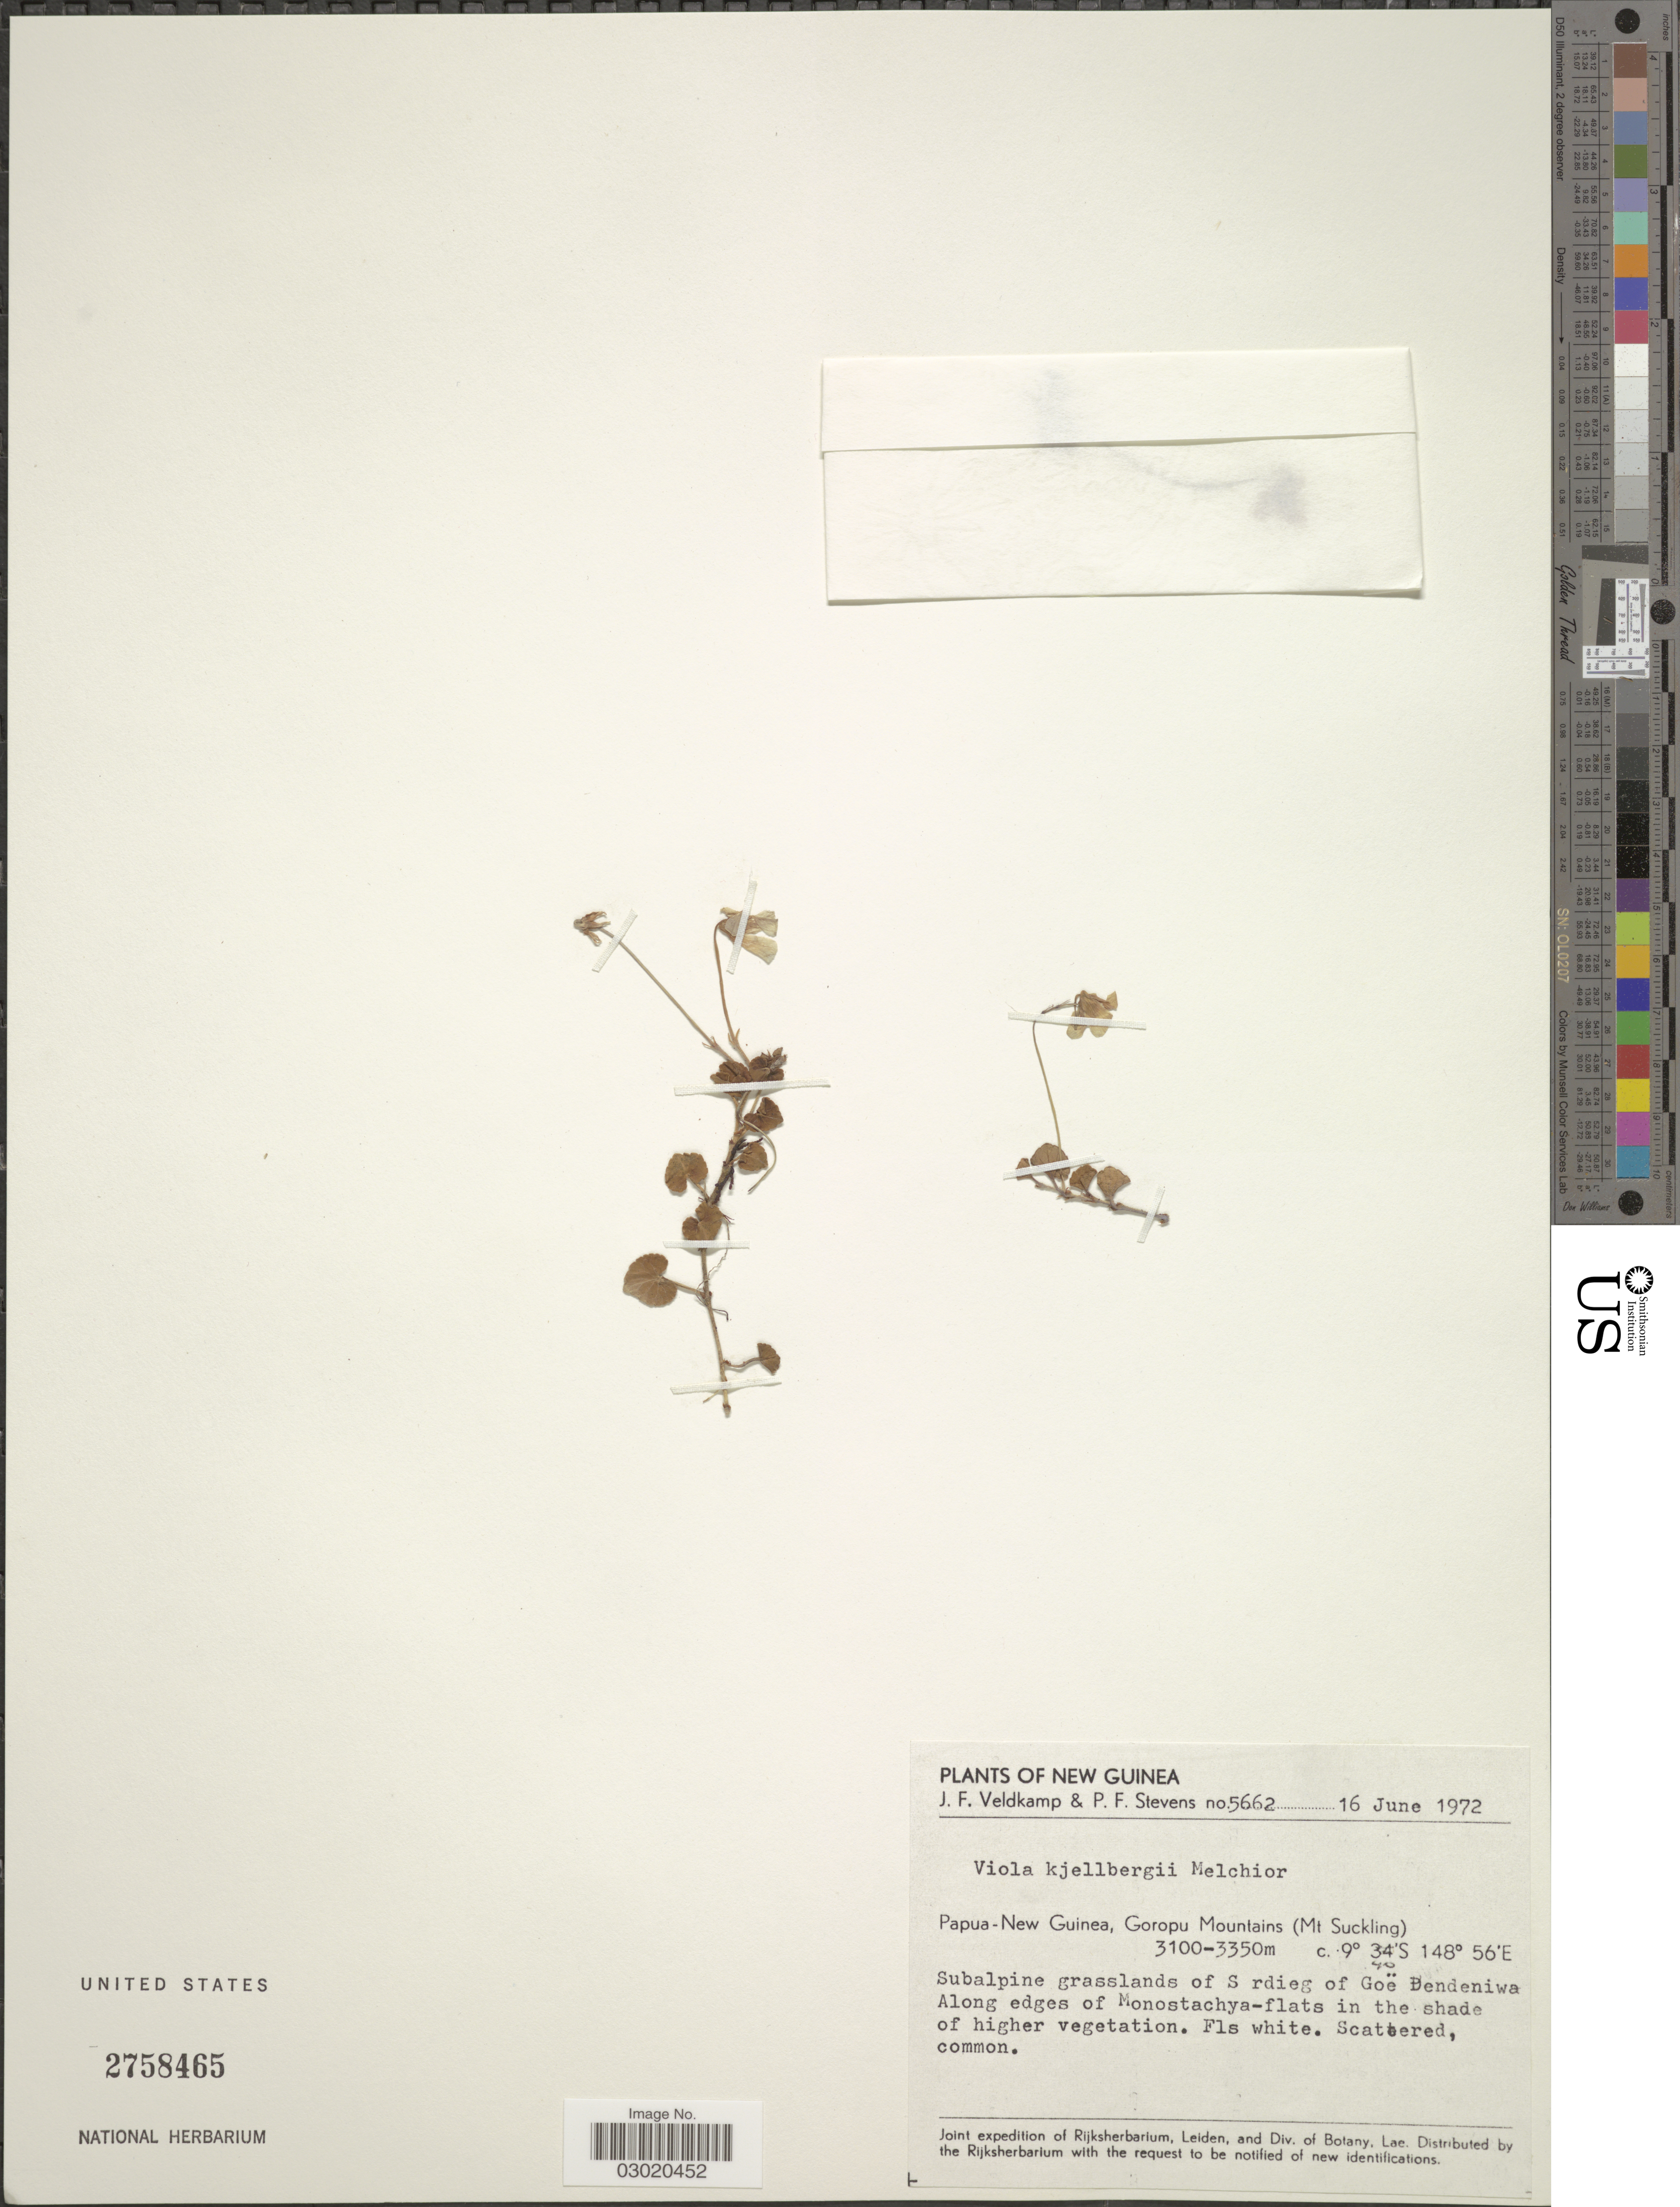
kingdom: Plantae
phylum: Tracheophyta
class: Magnoliopsida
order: Malpighiales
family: Violaceae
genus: Viola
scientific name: Viola kjellbergii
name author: Melchior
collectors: J. F. Veldkamp & P. F. Stevens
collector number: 5662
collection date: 1972-06-16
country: Papua New Guinea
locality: New Guinea. Goropu Mountains (Mt Suckling).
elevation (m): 3100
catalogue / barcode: US 2758465